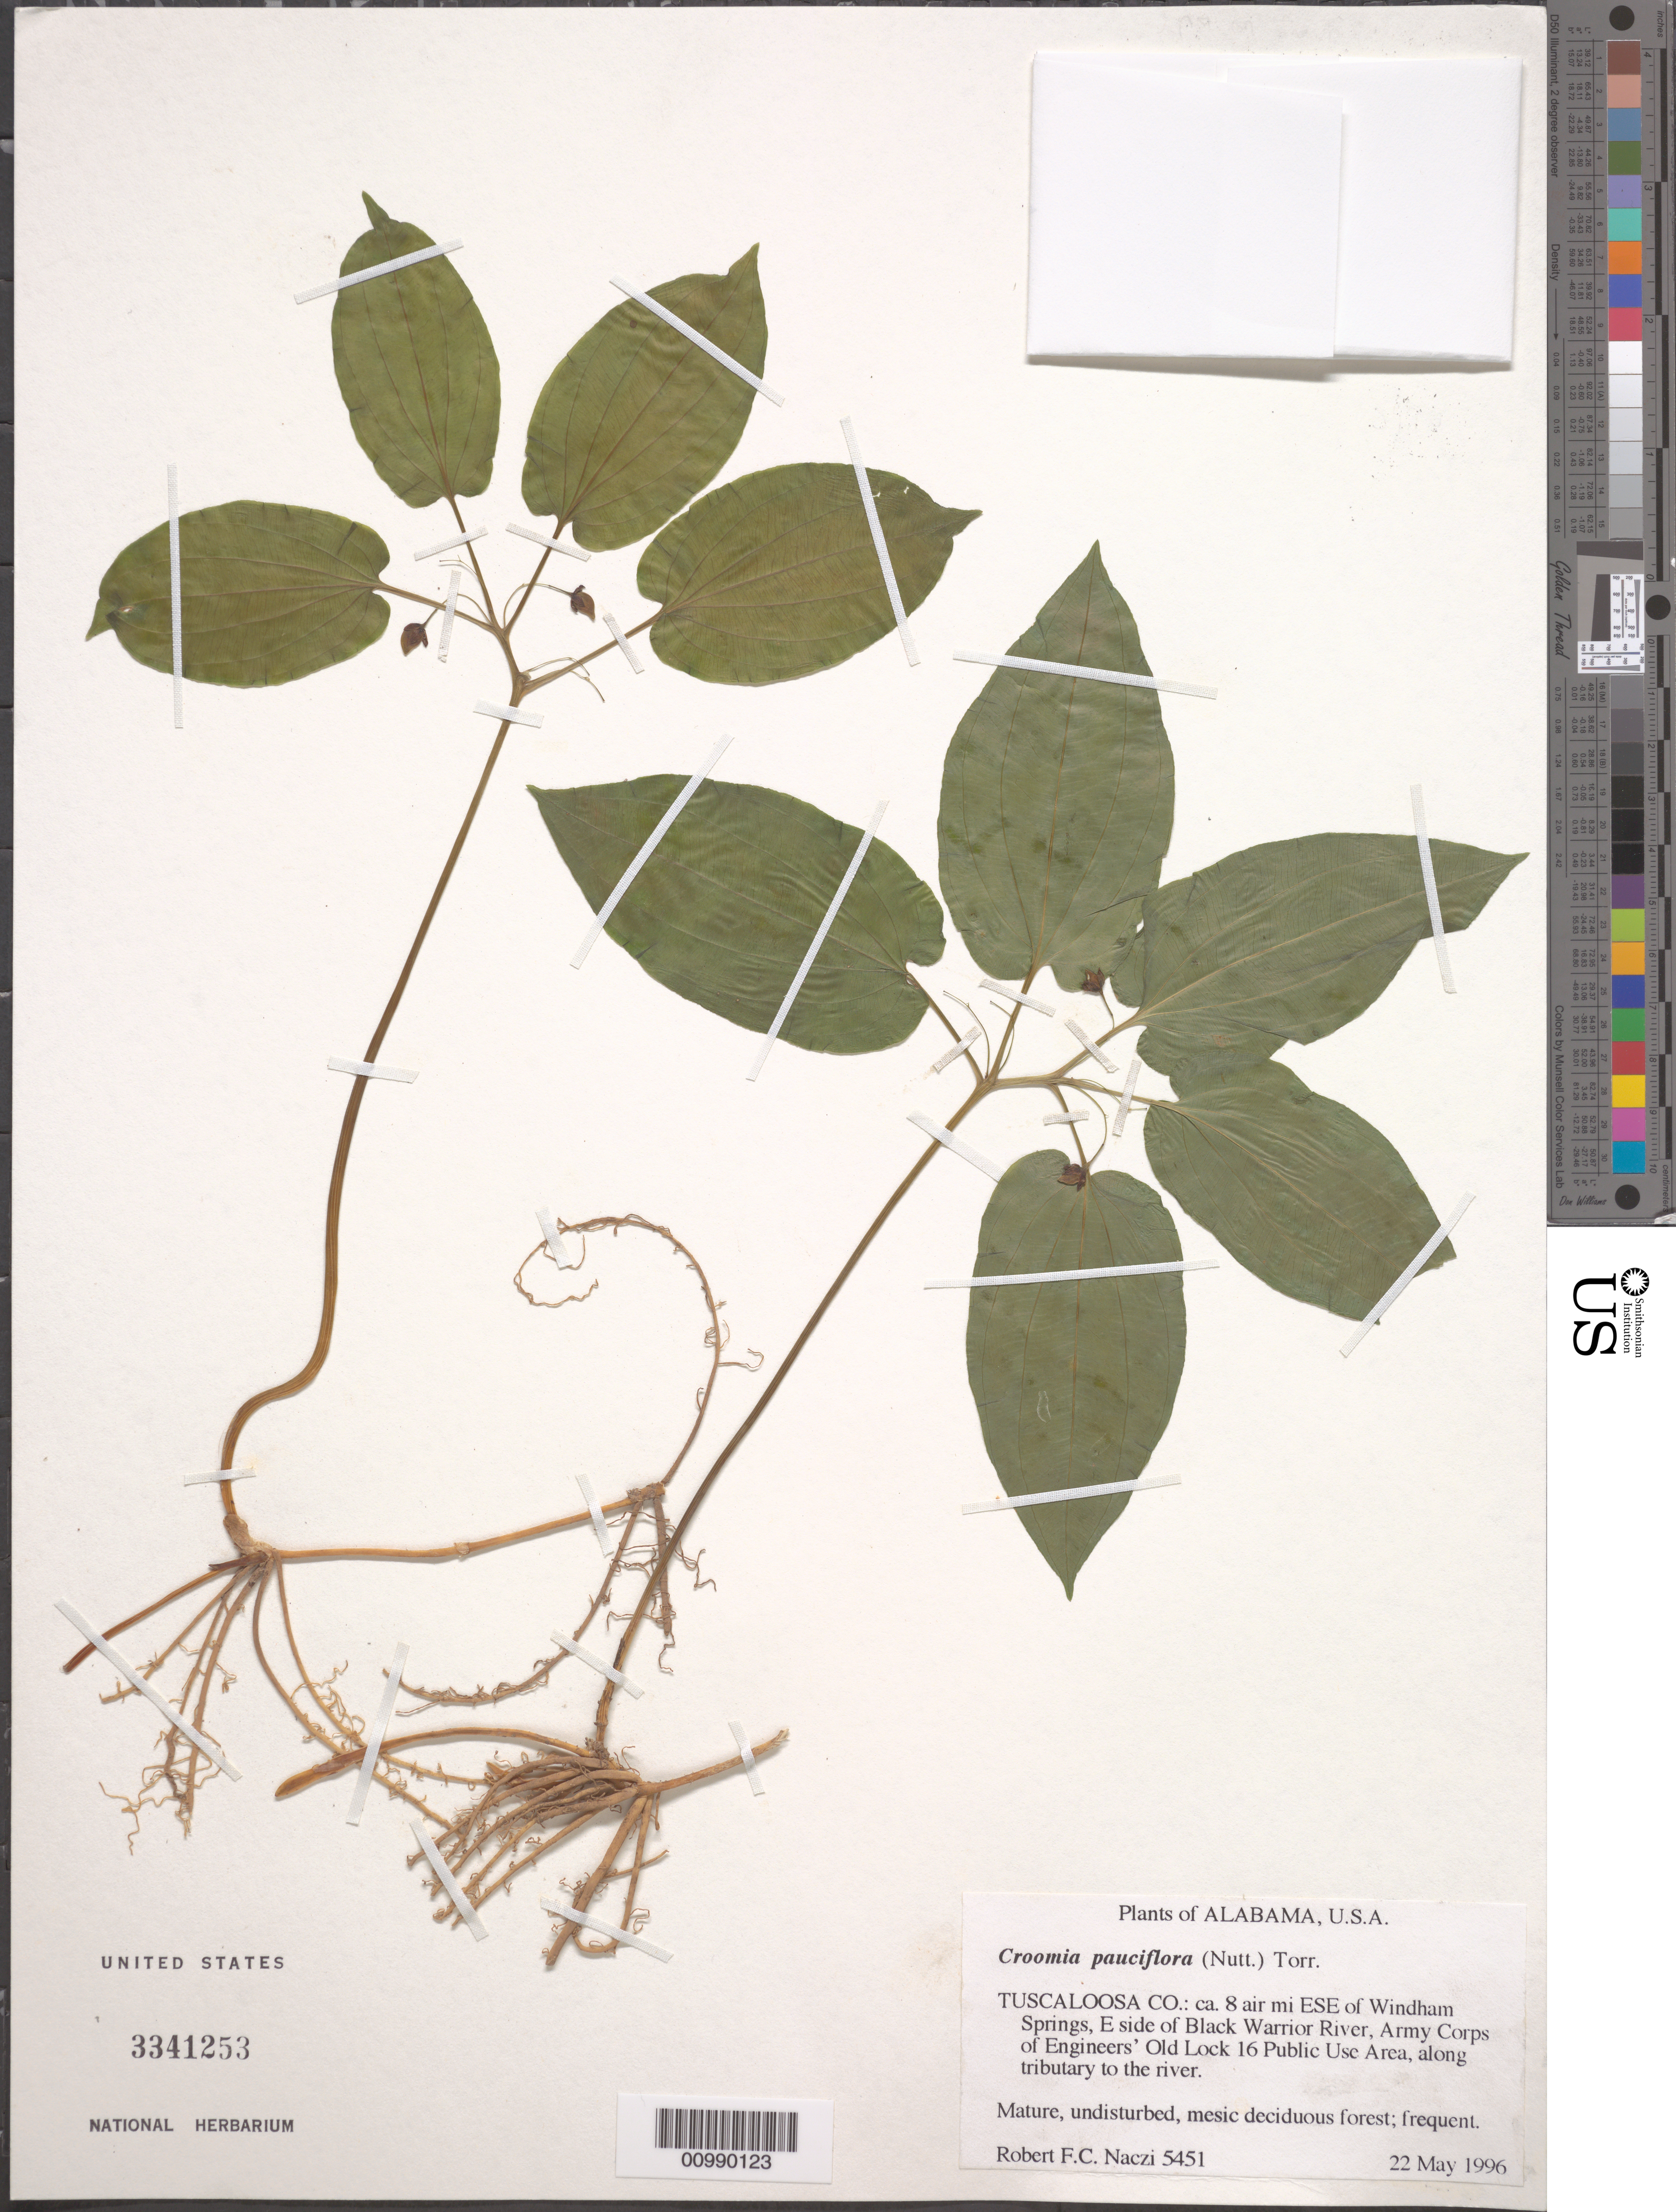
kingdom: Plantae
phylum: Tracheophyta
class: Liliopsida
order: Pandanales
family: Stemonaceae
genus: Croomia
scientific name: Croomia pauciflora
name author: (Nutt.) Torr.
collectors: R. F. C. Naczi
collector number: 5451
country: United States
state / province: Alabama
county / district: Tuscaloosa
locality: ESE of Windham Springs, E side of Black Warrior River, Army Corps of Engineers' Old Lock 16 Public Use Area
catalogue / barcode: US 3341253